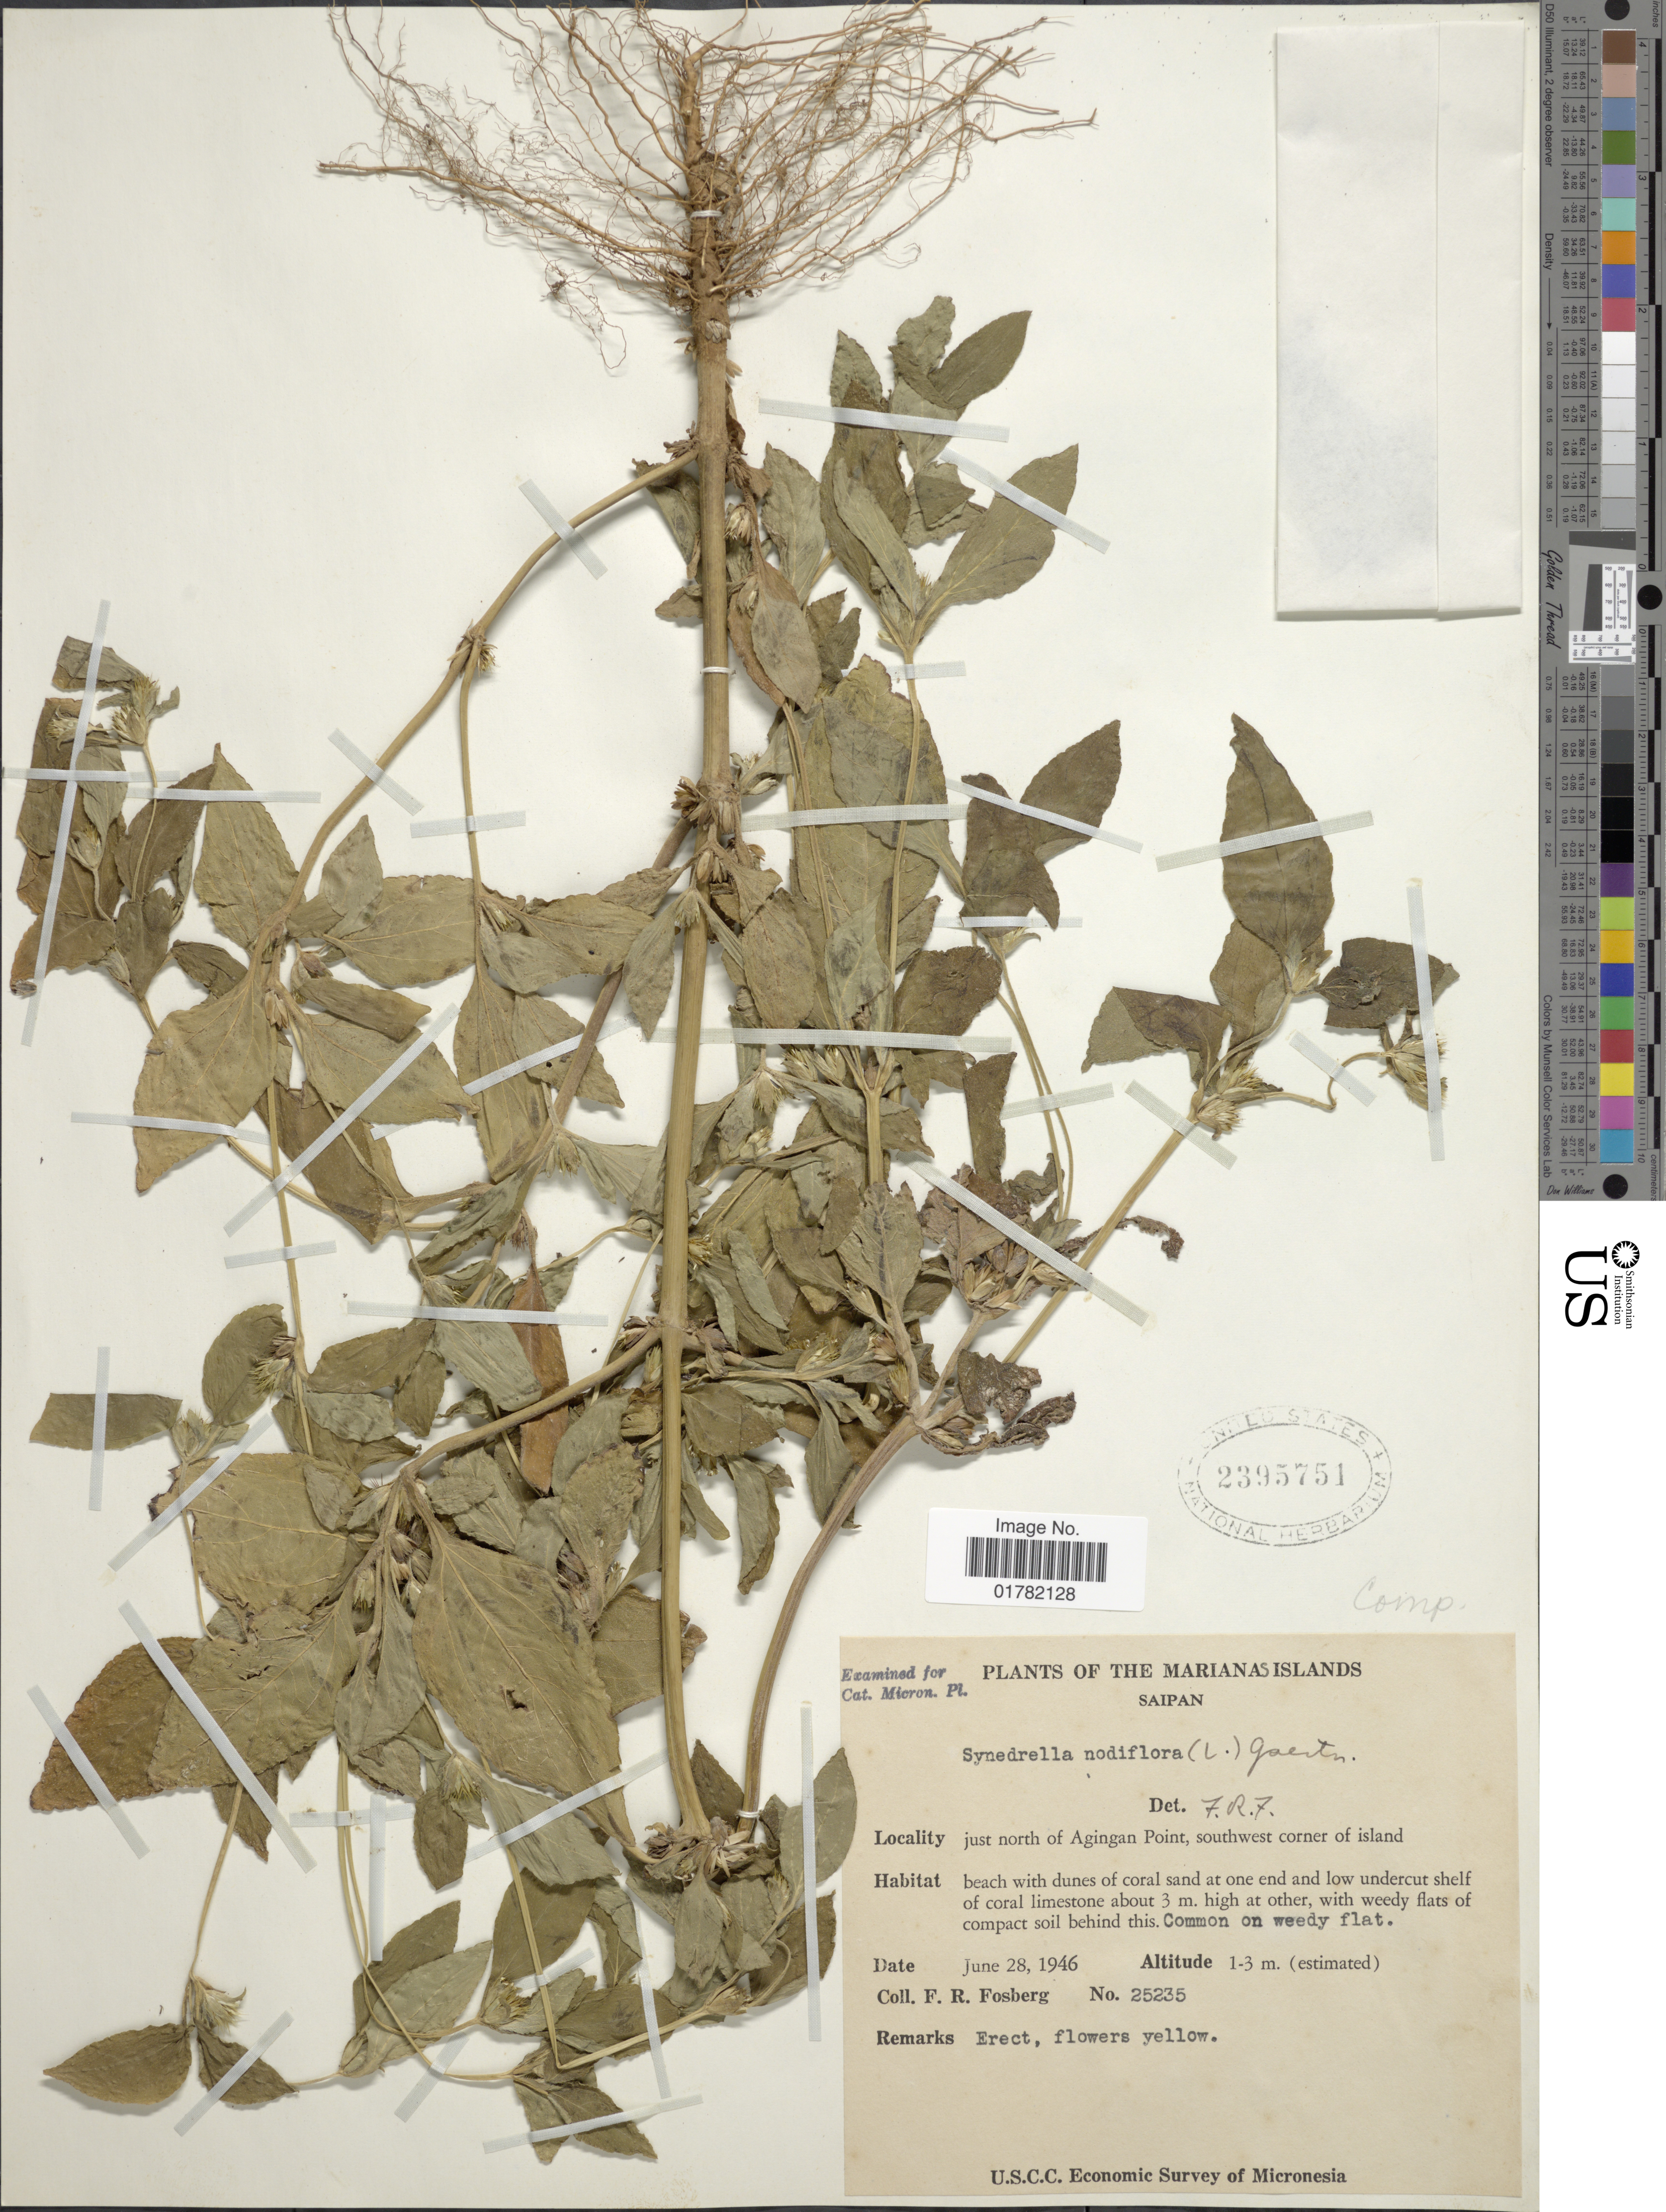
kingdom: Plantae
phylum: Tracheophyta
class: Magnoliopsida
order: Asterales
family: Asteraceae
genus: Synedrella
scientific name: Synedrella nodiflora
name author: (L.) Gaertn.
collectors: F. R. Fosberg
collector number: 25235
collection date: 1946-06-28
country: Northern Mariana Islands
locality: The Marianas Islands, Saipan, just north of Agingan Point, southwest corner of island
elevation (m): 1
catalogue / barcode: US 2395751